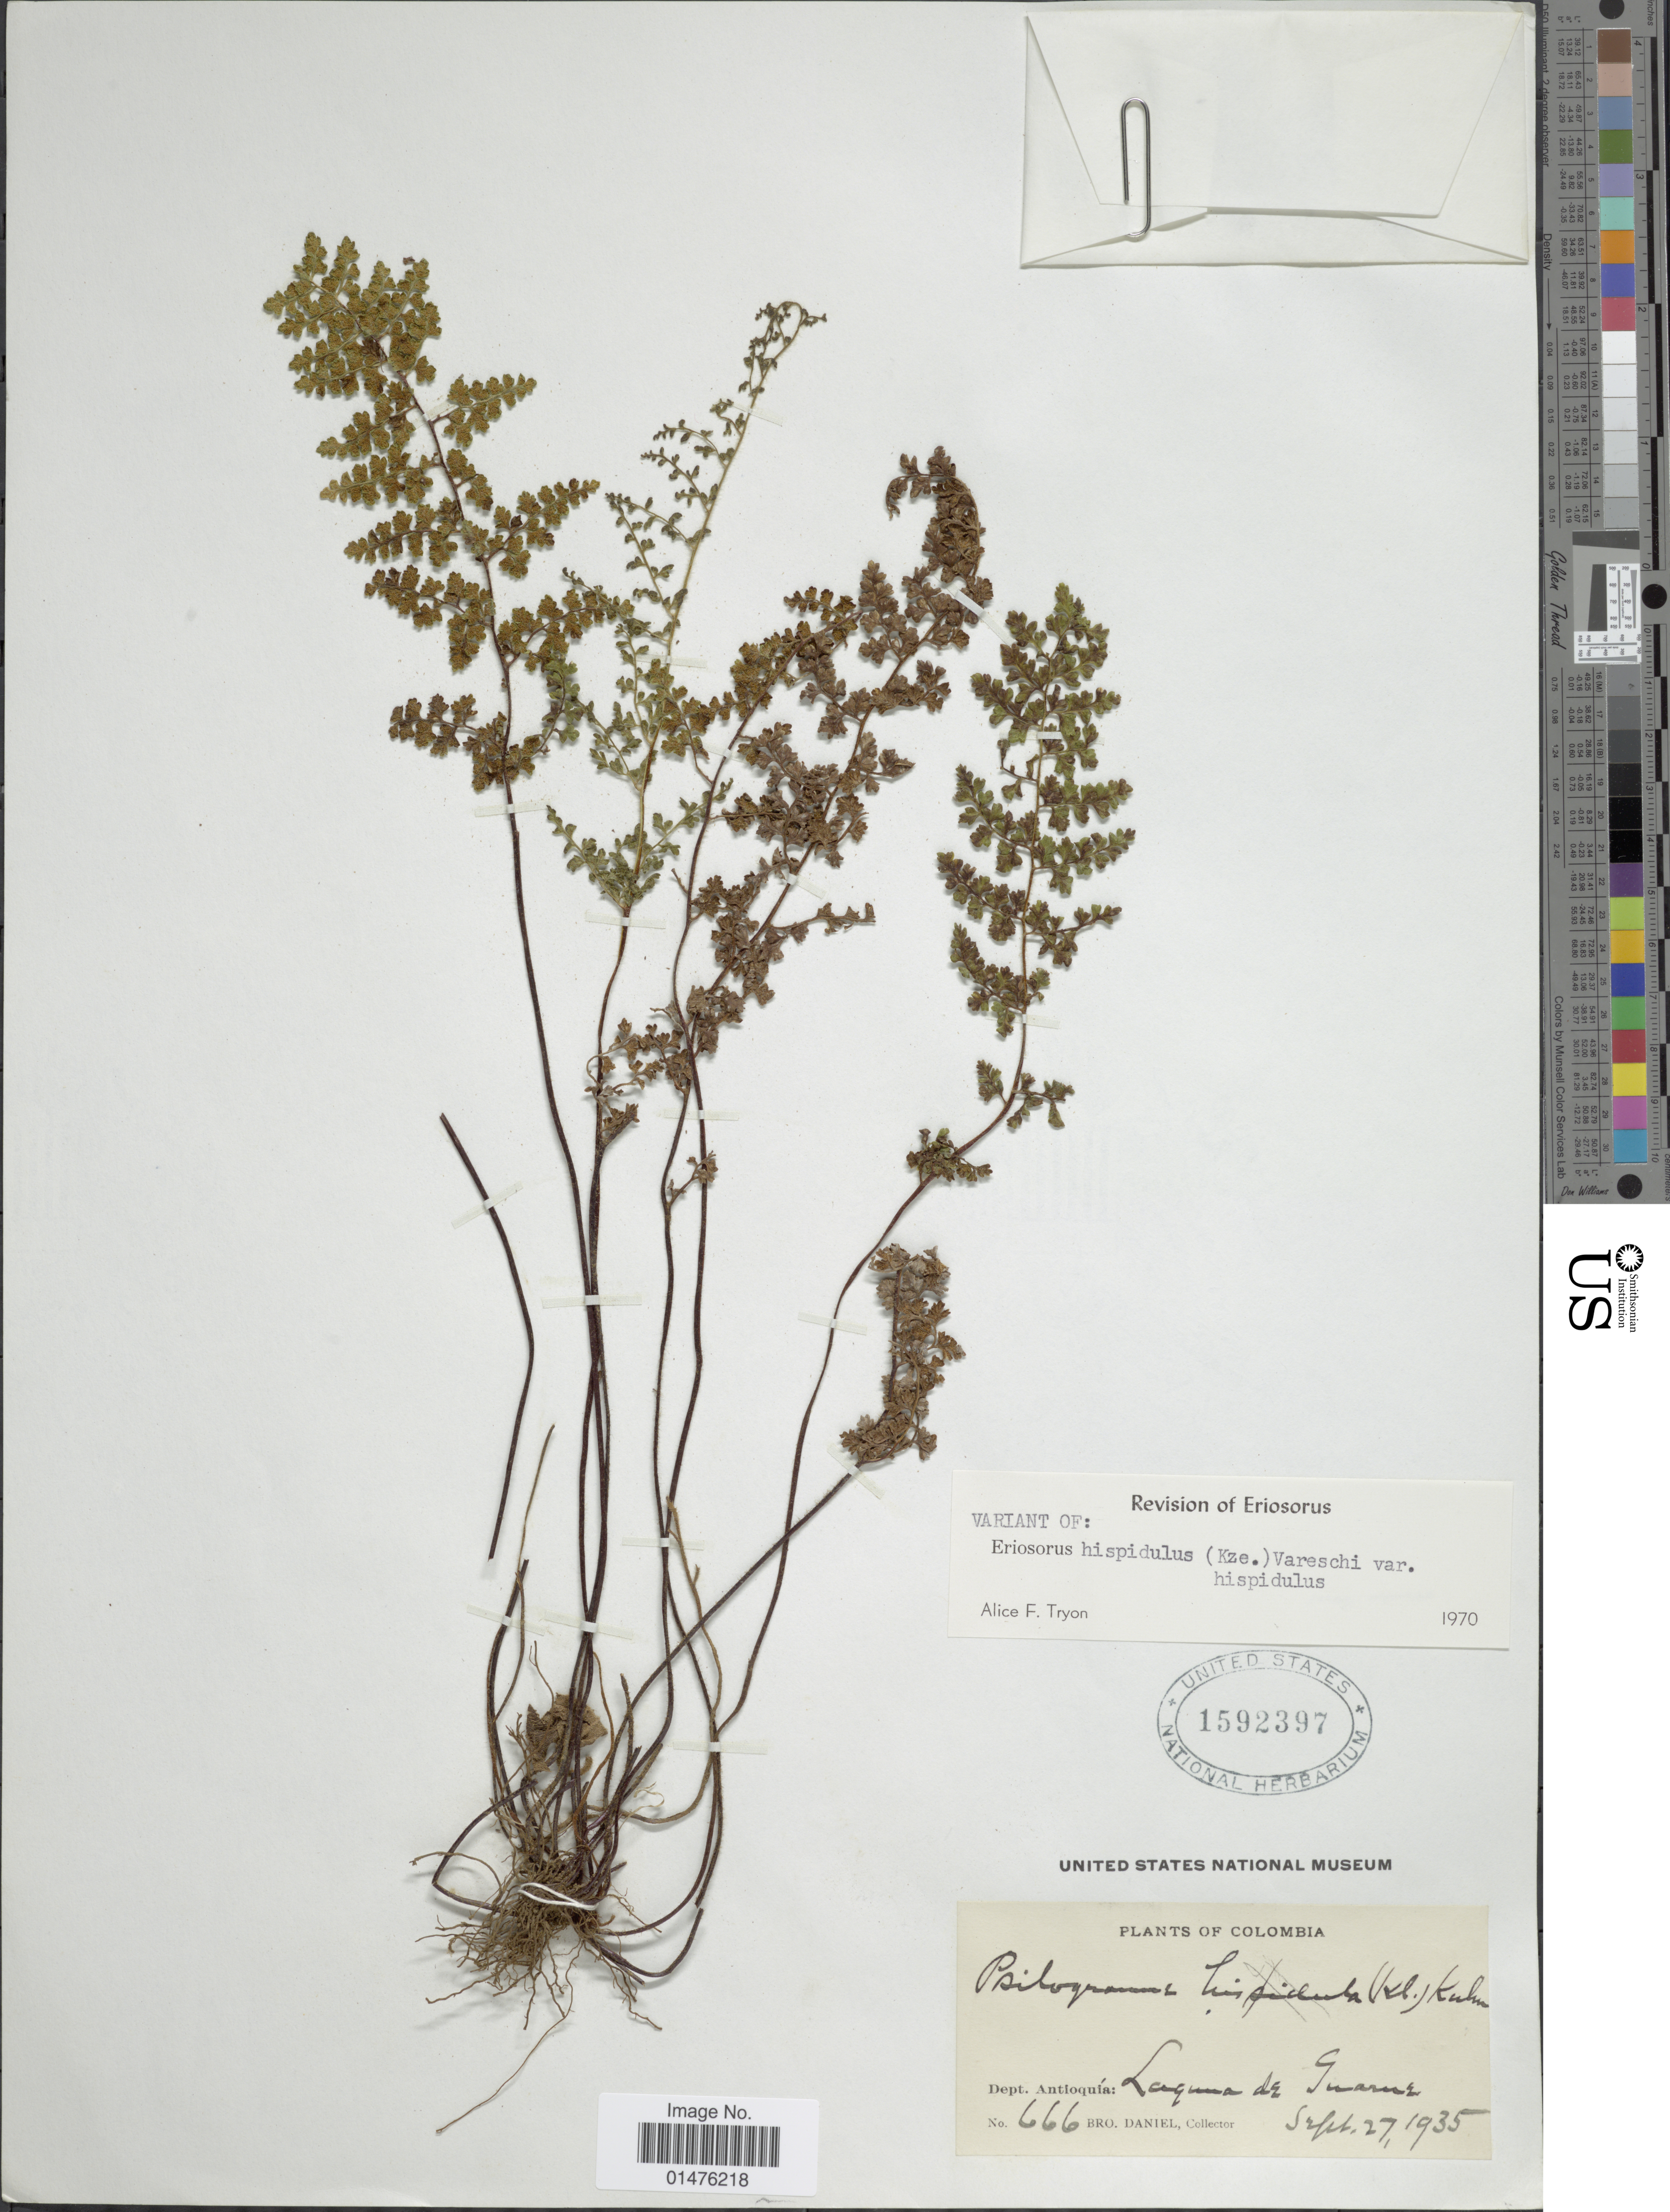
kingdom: Plantae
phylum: Tracheophyta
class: Polypodiopsida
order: Polypodiales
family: Pteridaceae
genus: Jamesonia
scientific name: Jamesonia hispidula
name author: Kunze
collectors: Bro. Daniel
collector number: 666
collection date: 1935-09-27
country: Colombia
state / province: Antioquia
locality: Dept. Antioquía: Laguna de Guarne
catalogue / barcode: US 1592397